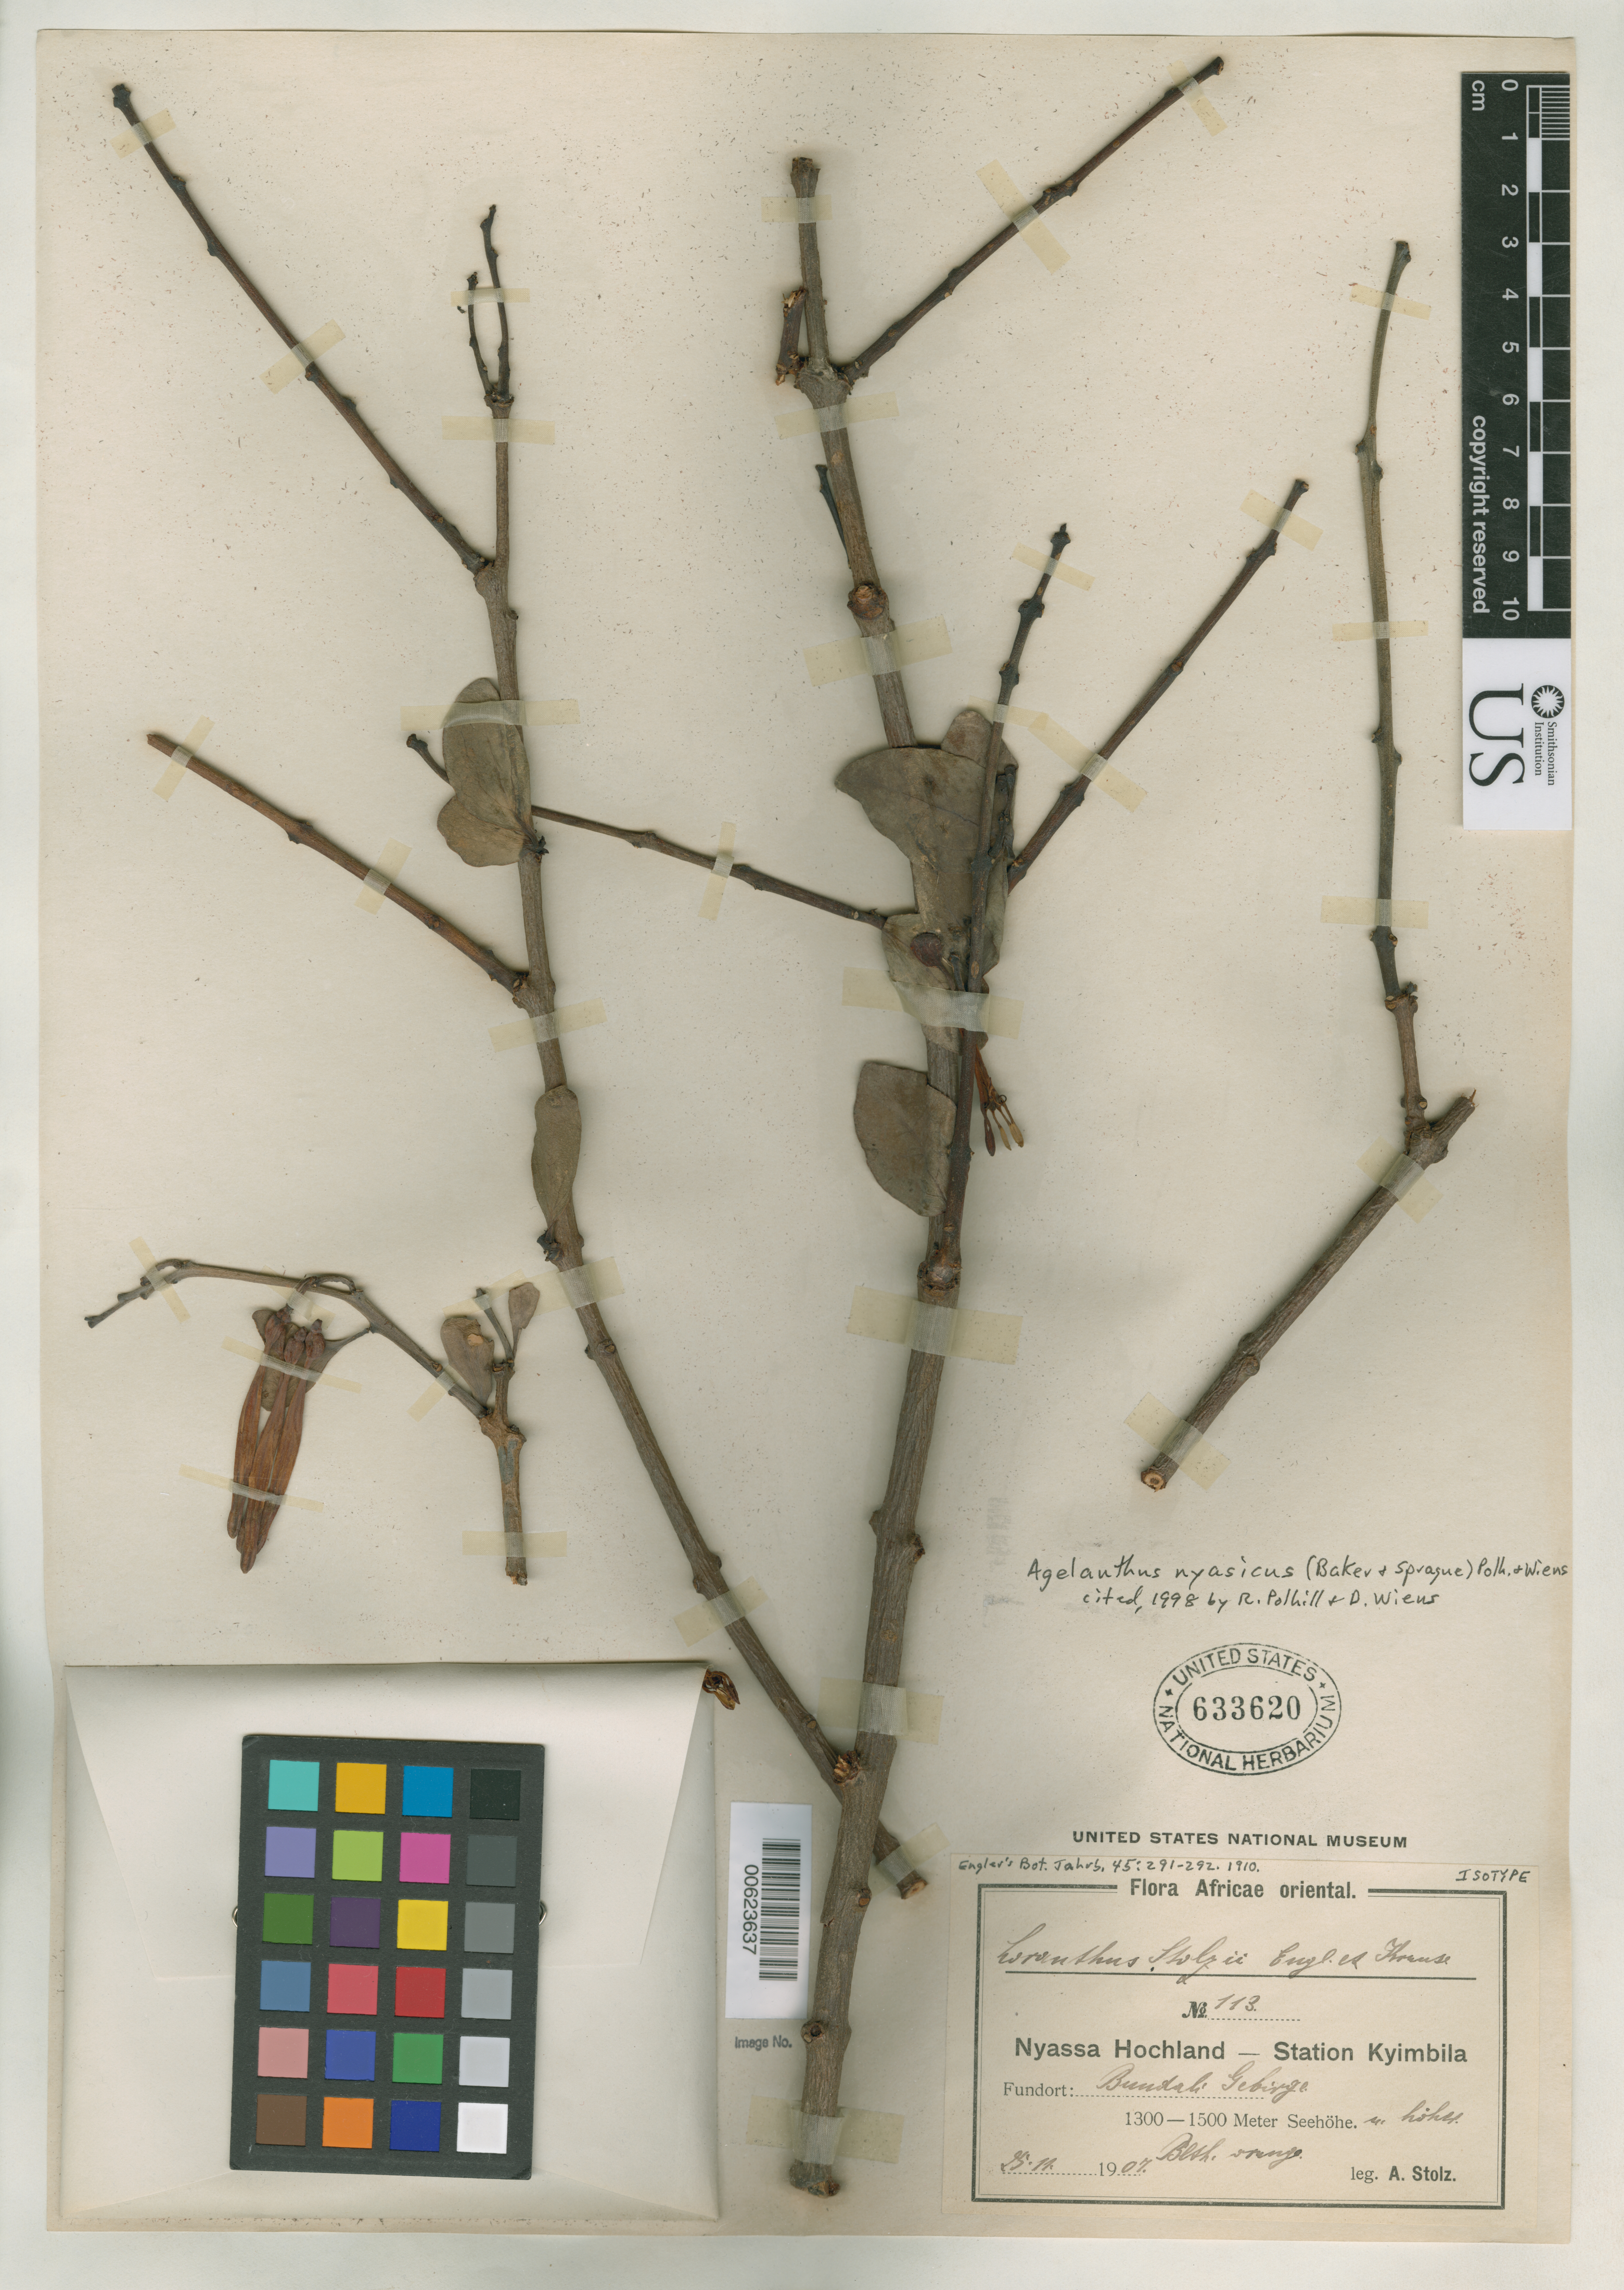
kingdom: Plantae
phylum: Tracheophyta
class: Magnoliopsida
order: Santalales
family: Loranthaceae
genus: Loranthus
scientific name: Loranthus stolzii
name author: Engl. & K. Krause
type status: Isotype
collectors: A. Stolz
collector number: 113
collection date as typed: Nov 1907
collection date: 1907-11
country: Tanzania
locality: Nyassa Hochland, Station Kyimbila.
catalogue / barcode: US 633620